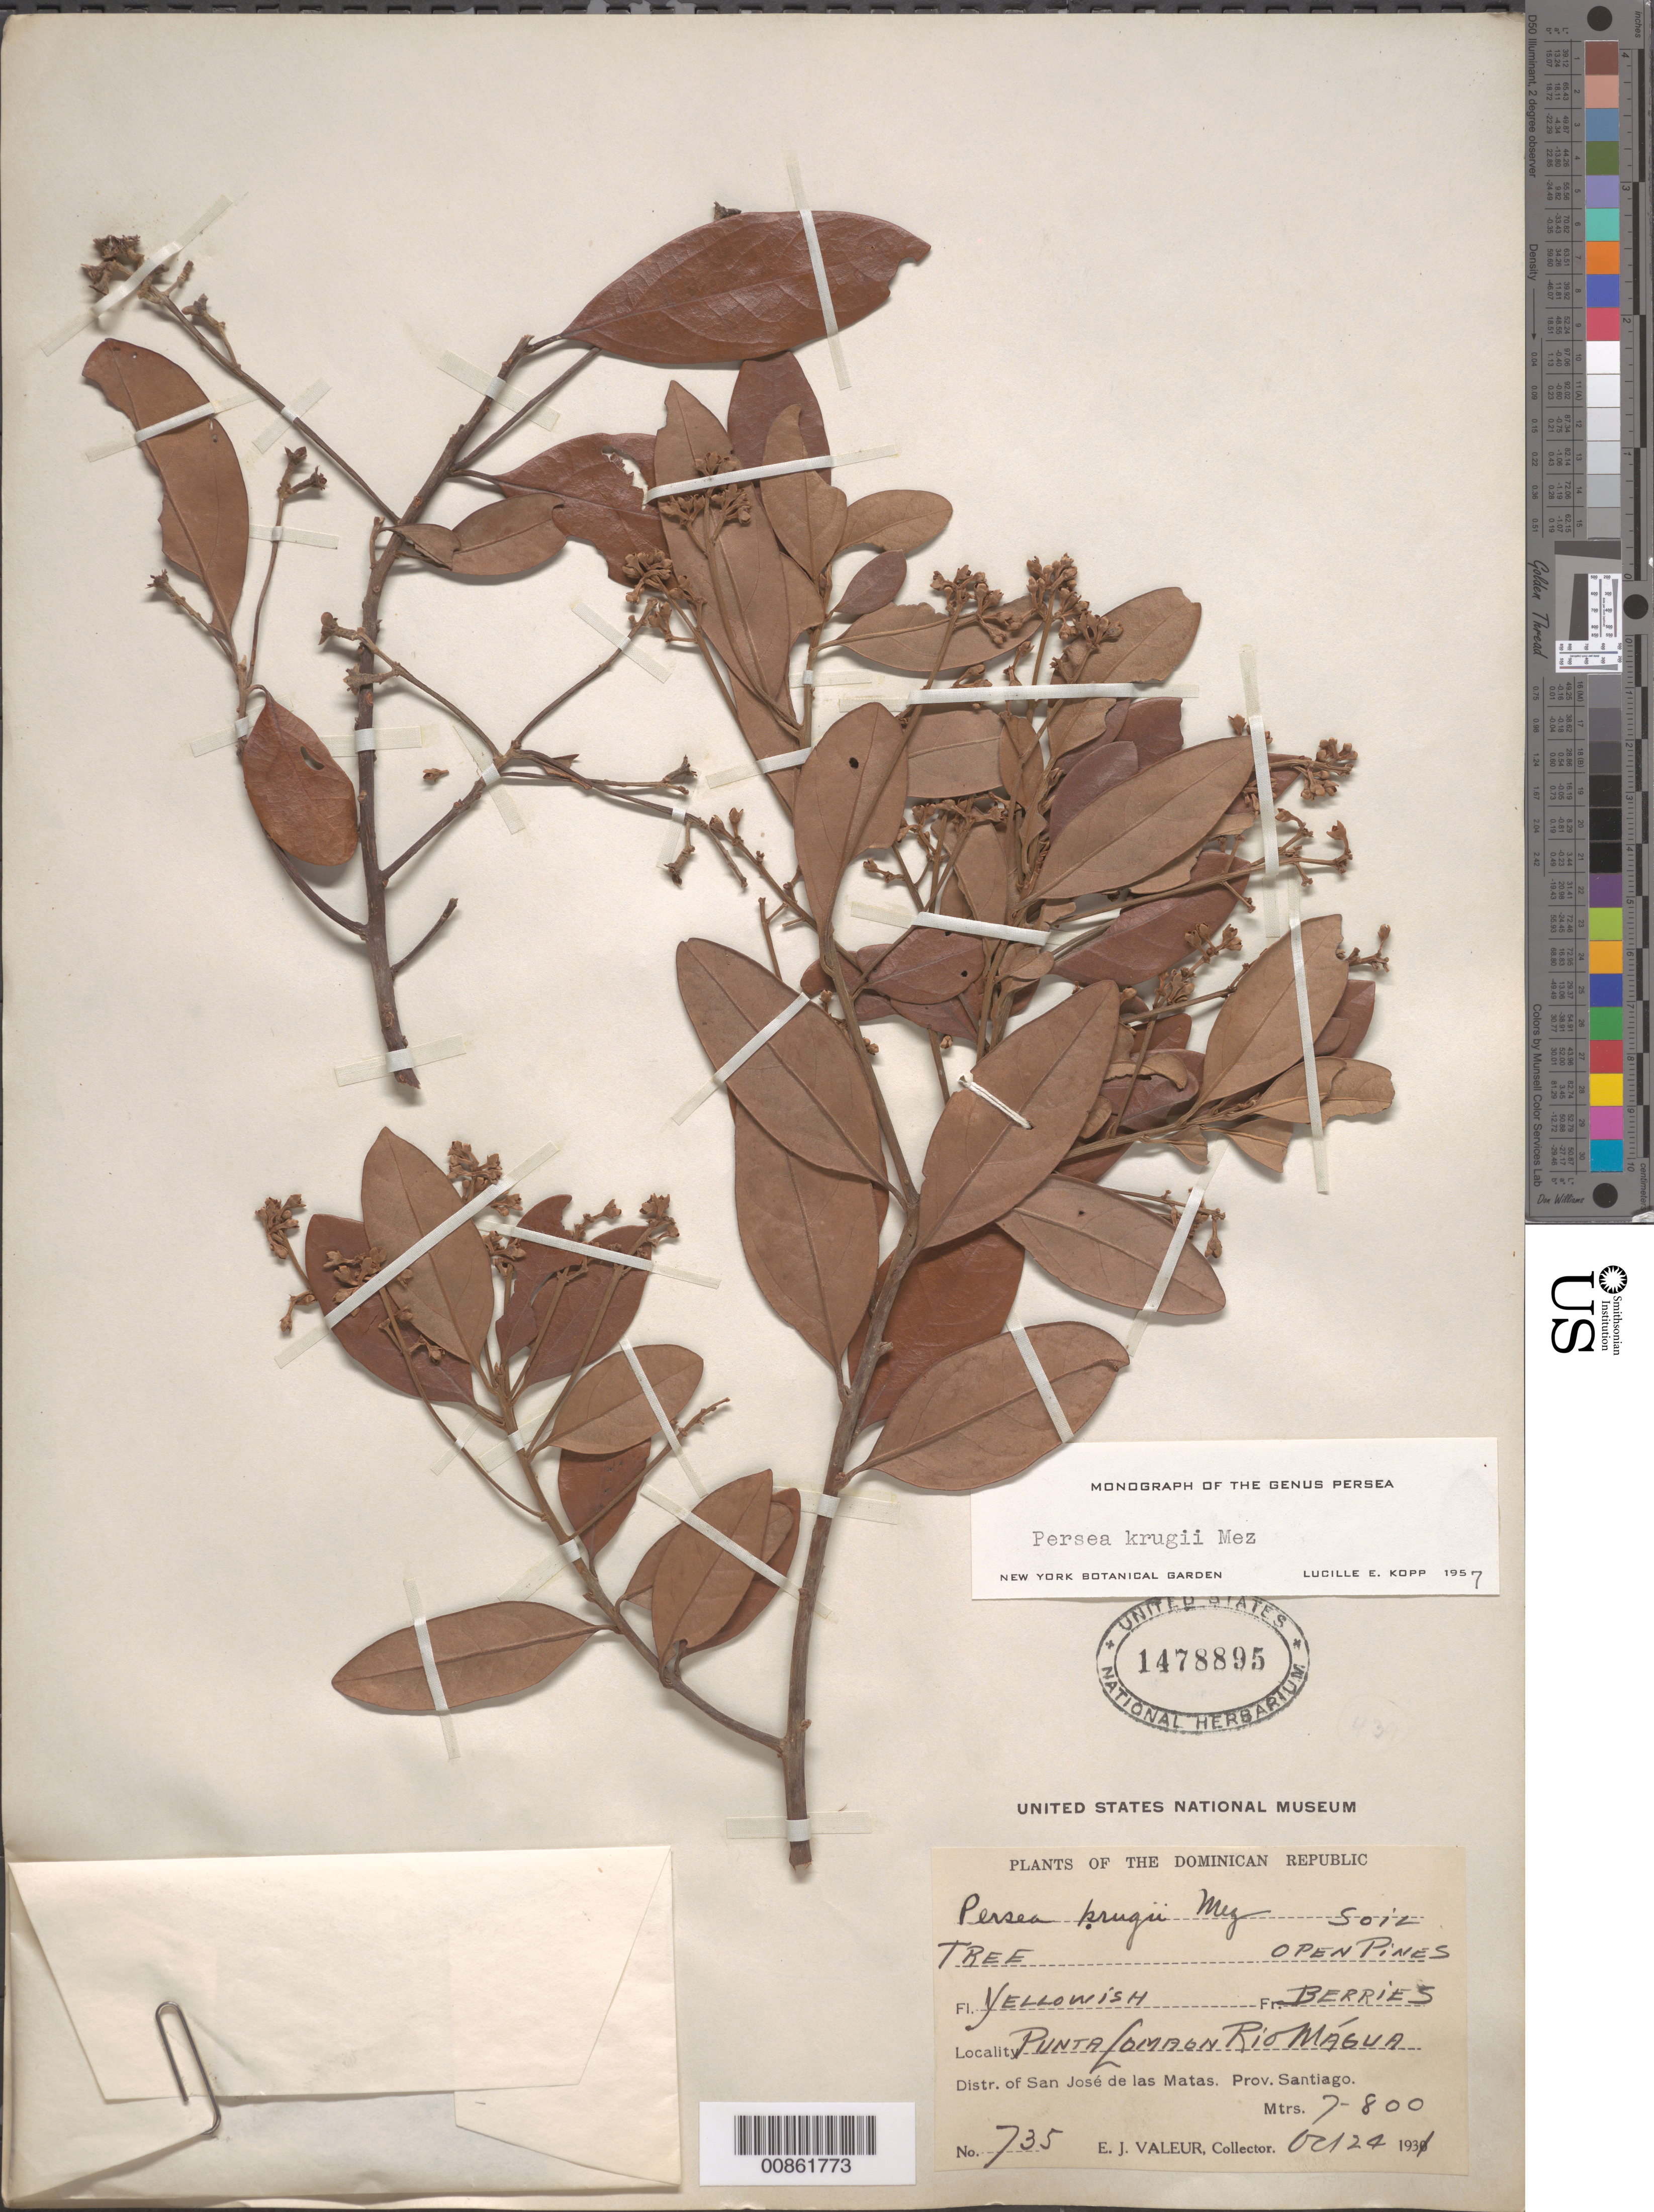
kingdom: Plantae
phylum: Tracheophyta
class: Magnoliopsida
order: Laurales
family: Lauraceae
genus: Persea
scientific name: Persea krugii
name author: Mez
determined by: Kopp, L. E., (NY), New York Botanical Garden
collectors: E. Valeur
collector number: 735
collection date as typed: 24 Oct 1931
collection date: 1931-10-24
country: Dominican Republic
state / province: Santiago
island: Hispaniola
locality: Punta Loma on Río Mágua. Distr. of San José de las Matas.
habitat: Open pines.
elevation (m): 700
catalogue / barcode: US 1478895